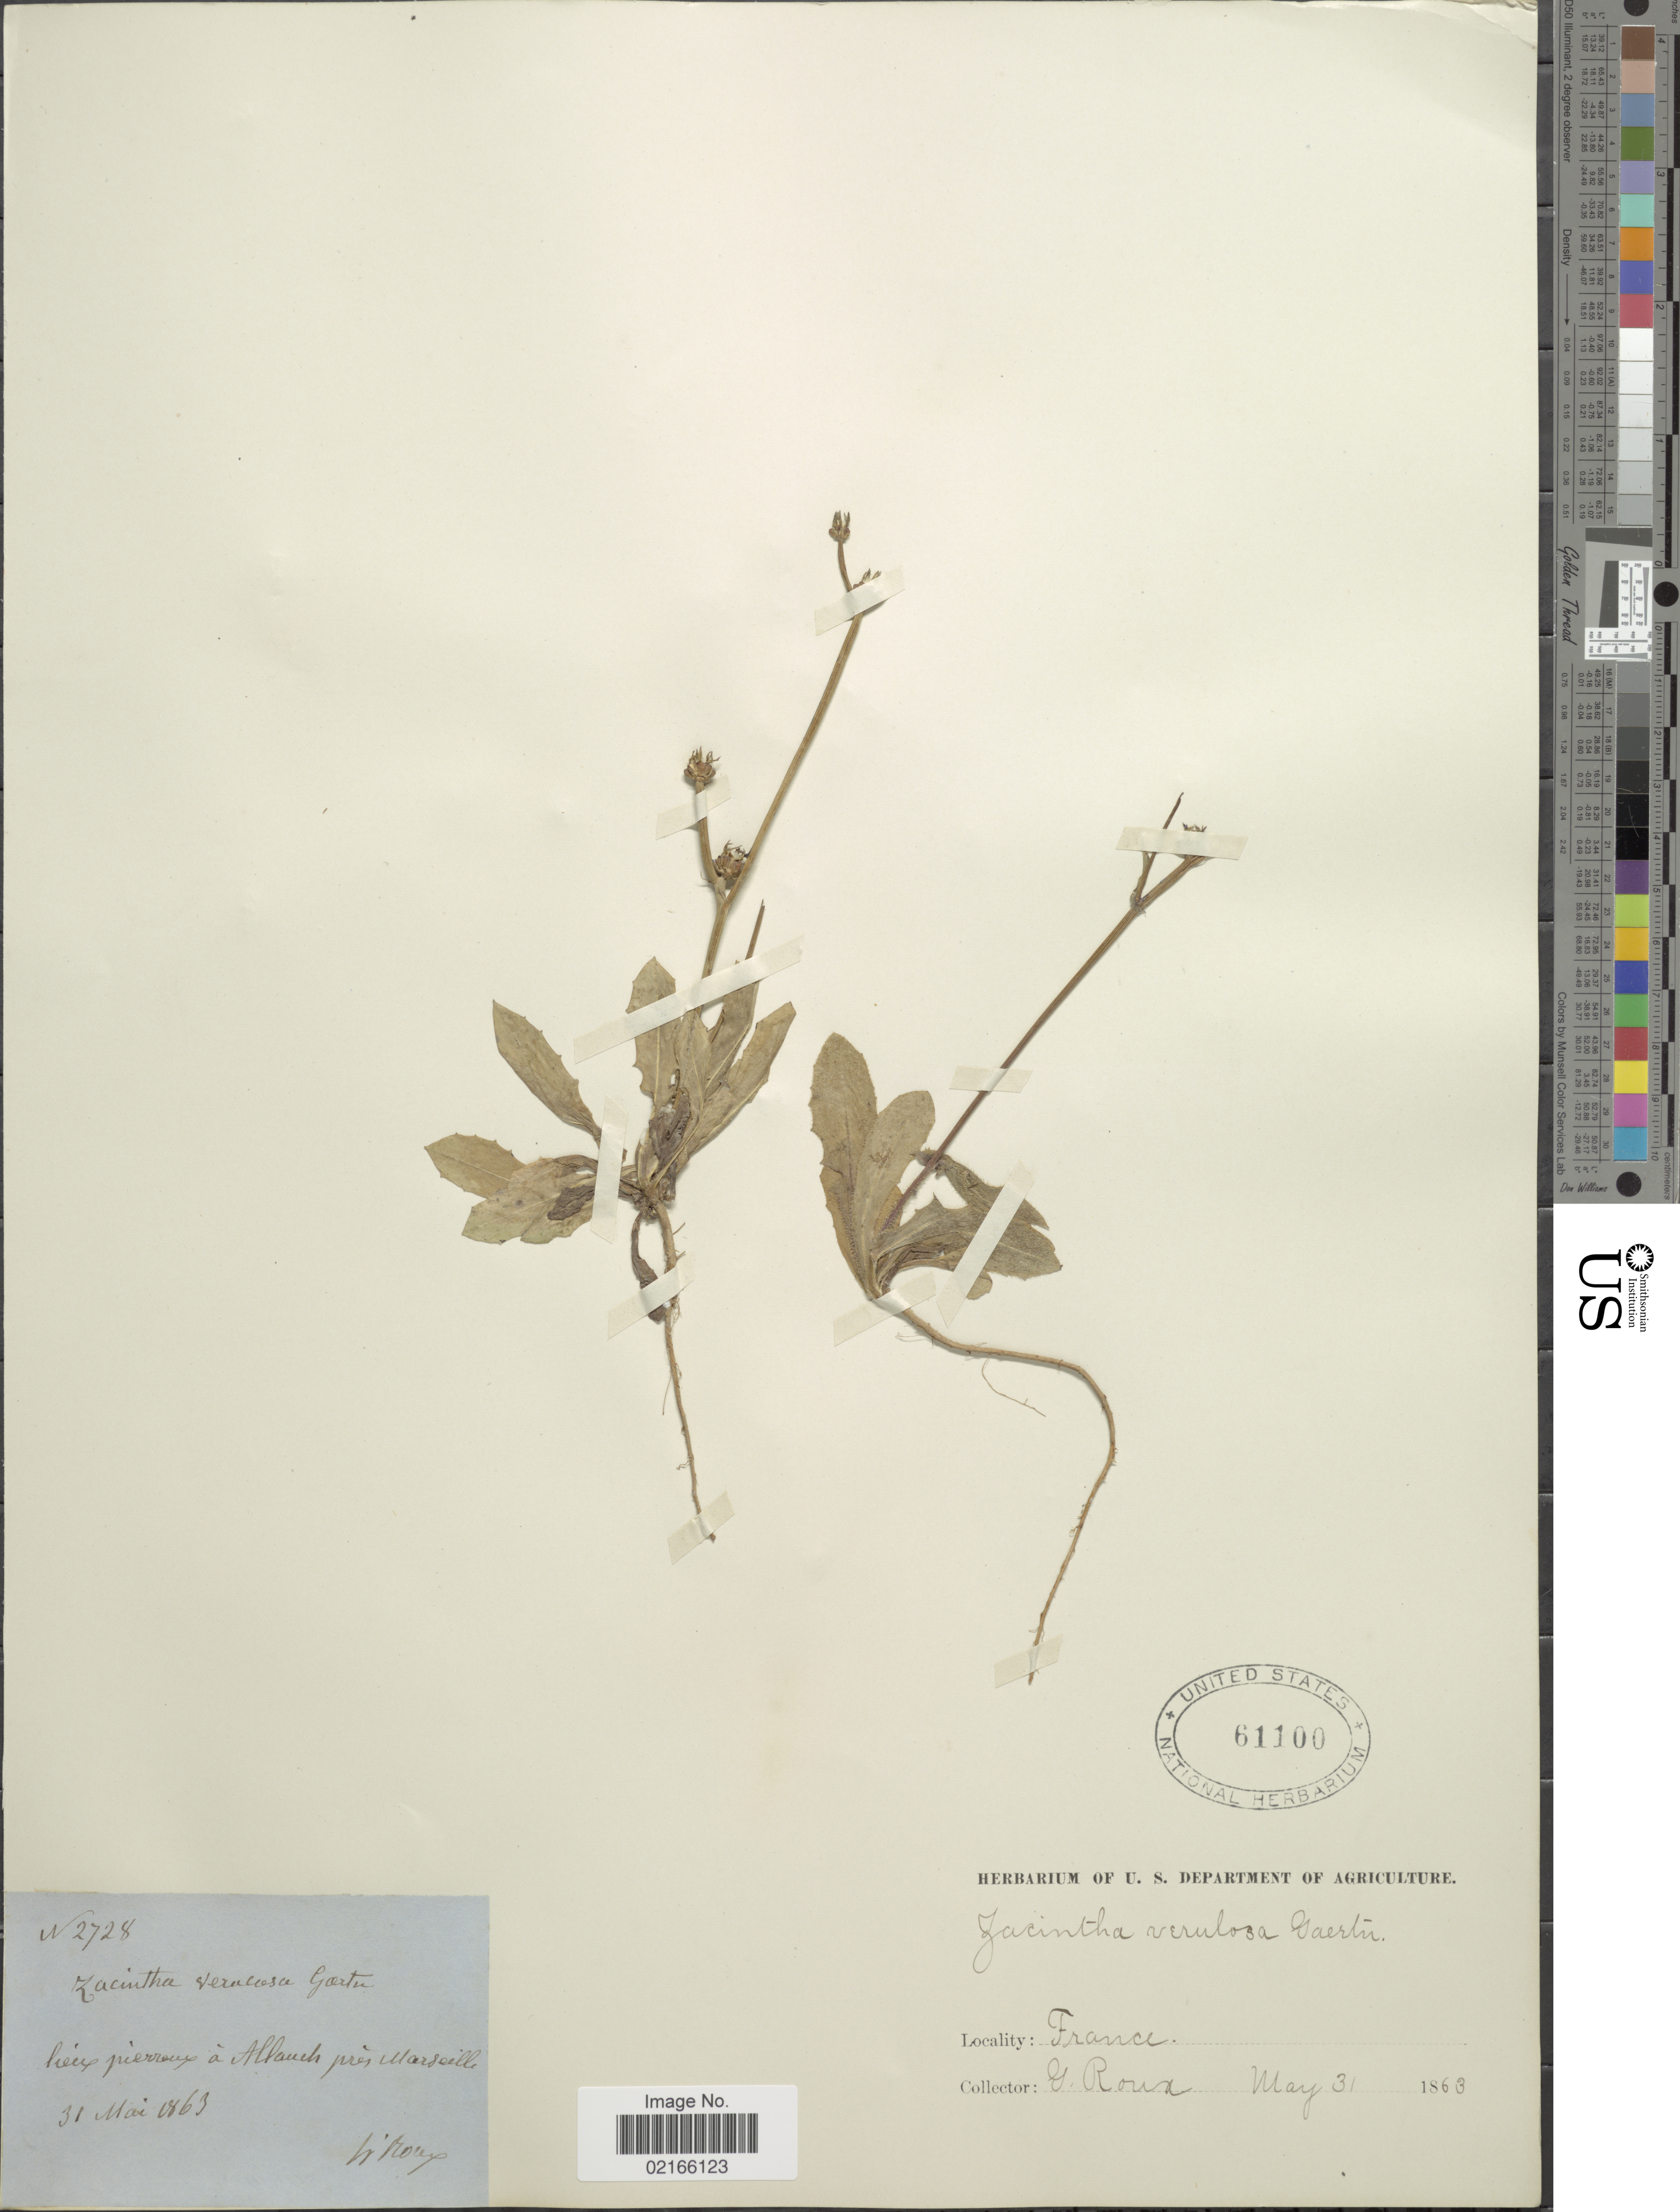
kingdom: Plantae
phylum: Tracheophyta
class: Magnoliopsida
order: Asterales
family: Asteraceae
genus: Crepis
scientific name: Crepis zacintha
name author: (L.) Loisel.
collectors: N. Roux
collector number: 2728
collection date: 1863-05-31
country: France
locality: Lues pierroux á Allauch prés Marseille [interpreted]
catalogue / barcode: US 61100